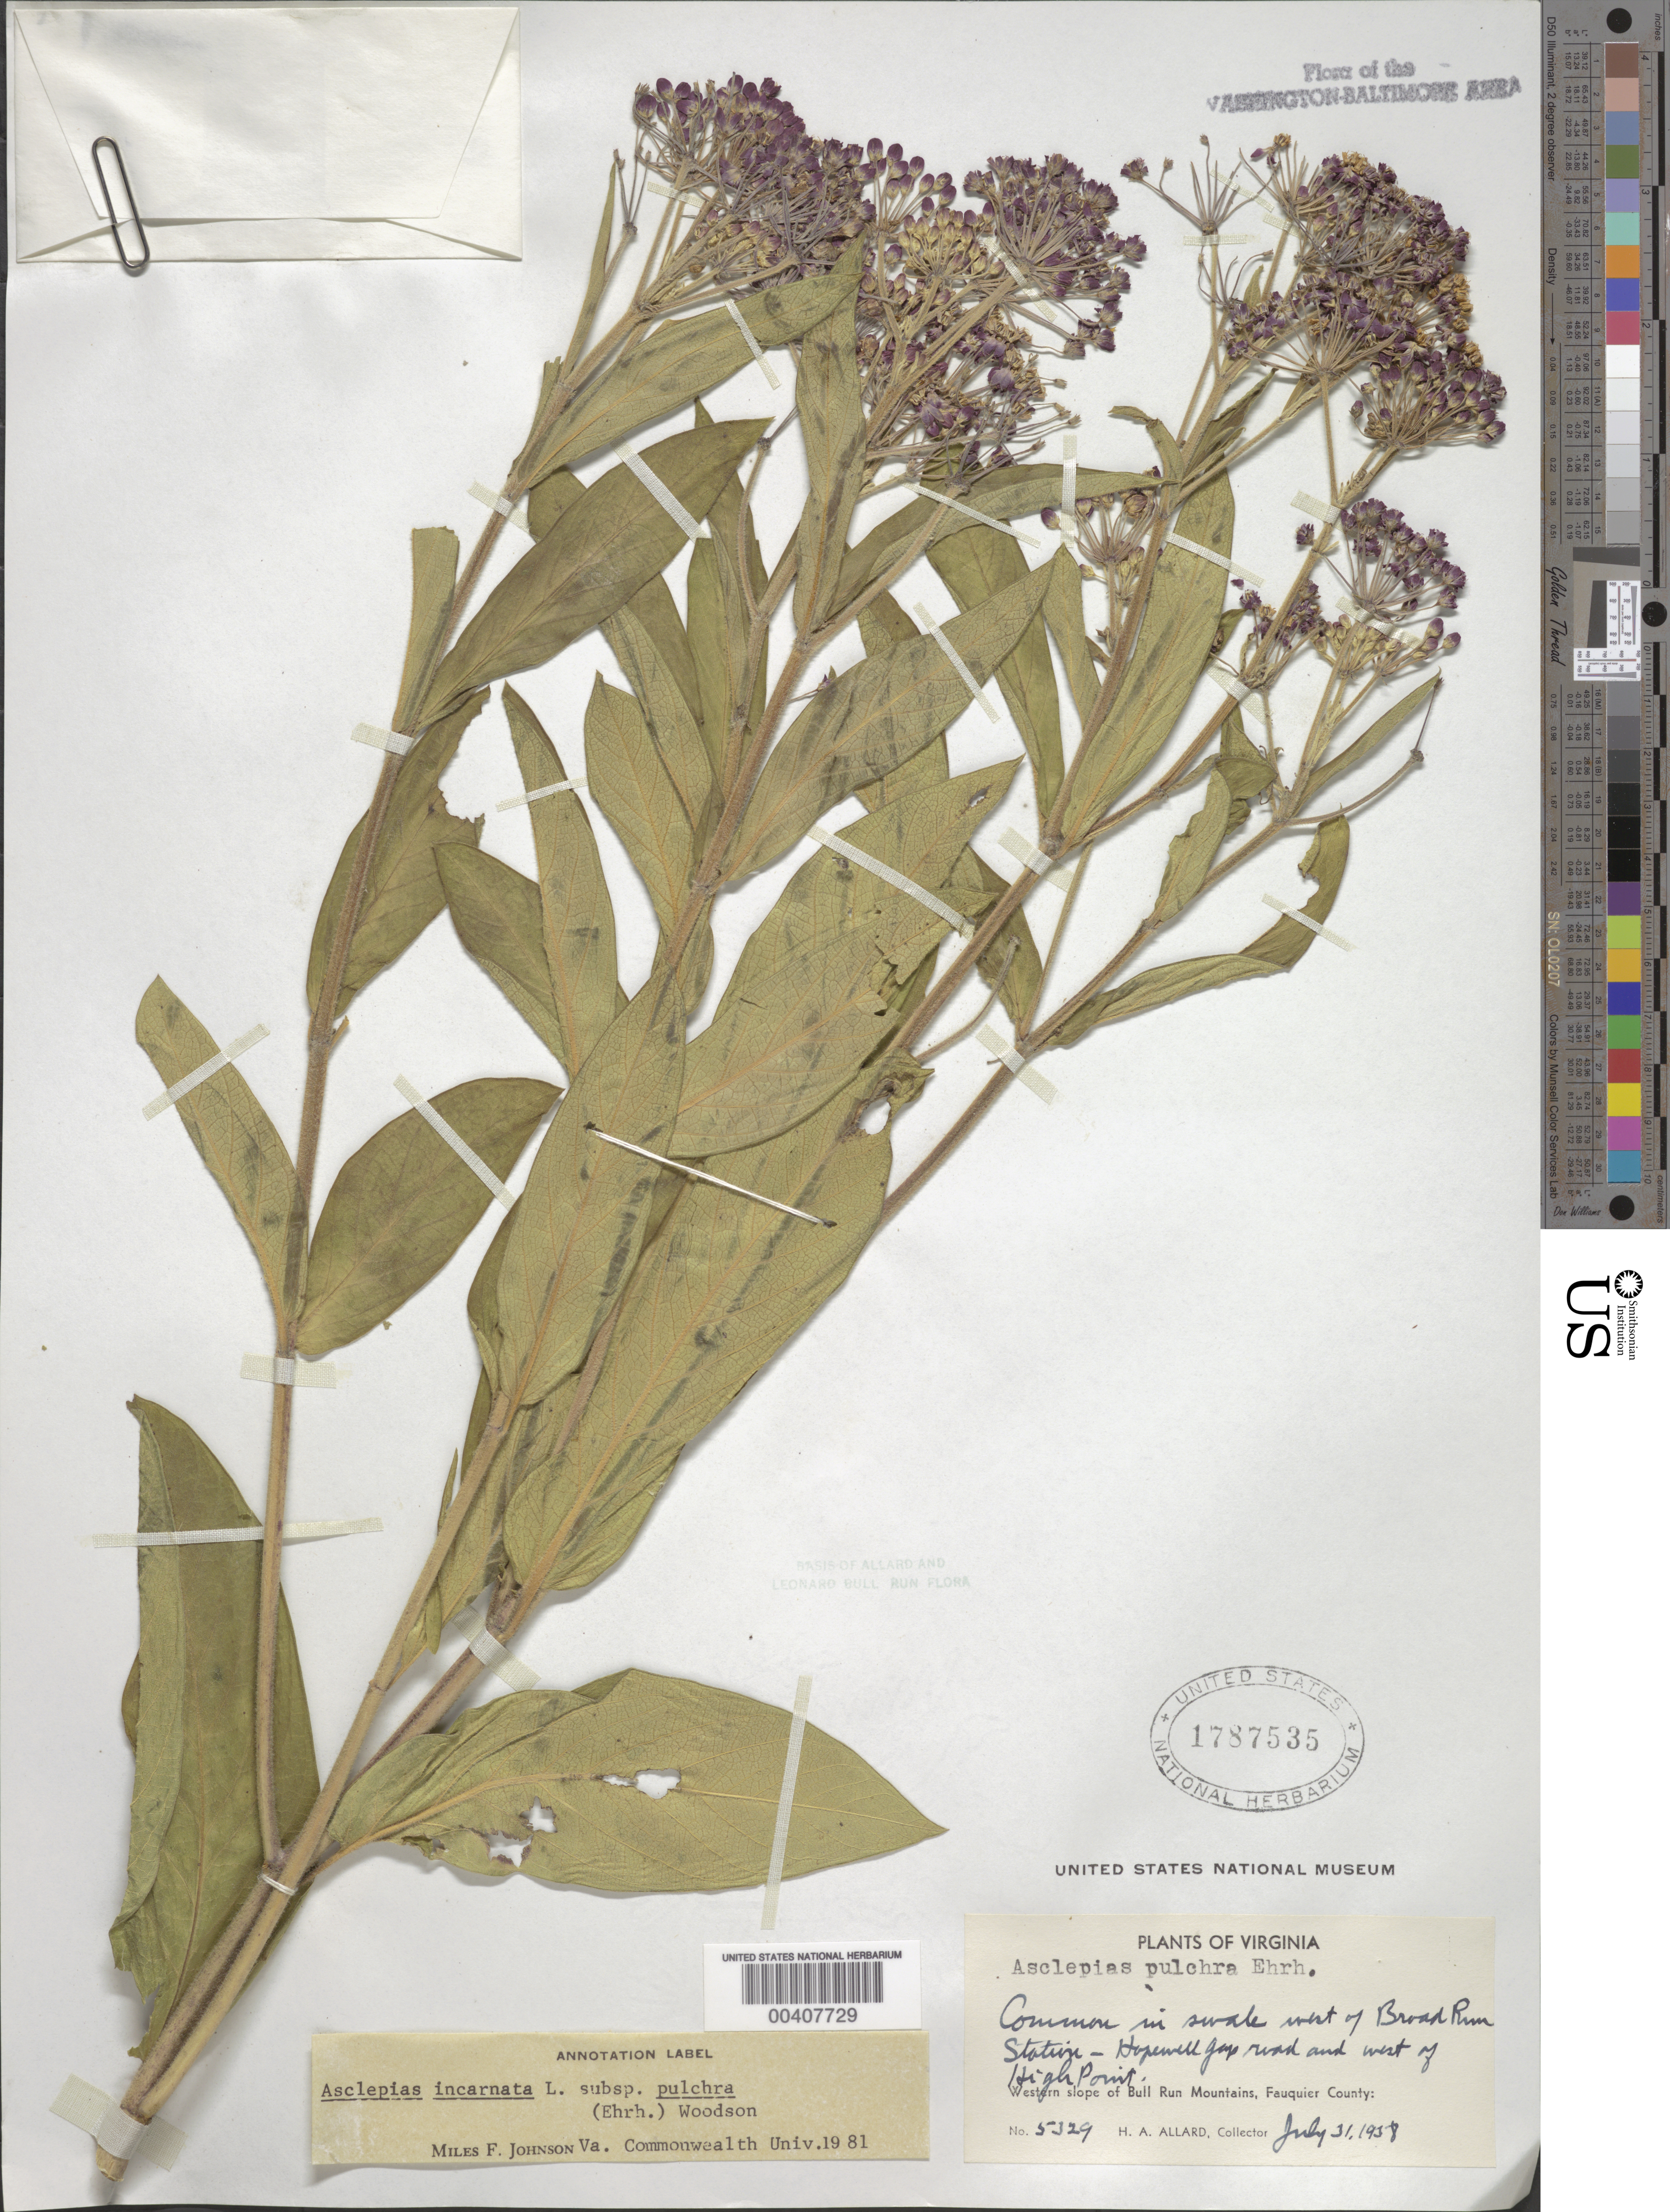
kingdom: Plantae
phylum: Tracheophyta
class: Magnoliopsida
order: Gentianales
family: Apocynaceae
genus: Asclepias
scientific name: Asclepias incarnata subsp. pulchra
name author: (Ehrh. ex Willd.) Woodson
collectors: H. A. Allard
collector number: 5329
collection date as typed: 31 Jul 1938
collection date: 1938-07-31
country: United States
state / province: Virginia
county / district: Fauquier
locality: West of Broad Run Station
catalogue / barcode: US 1787535